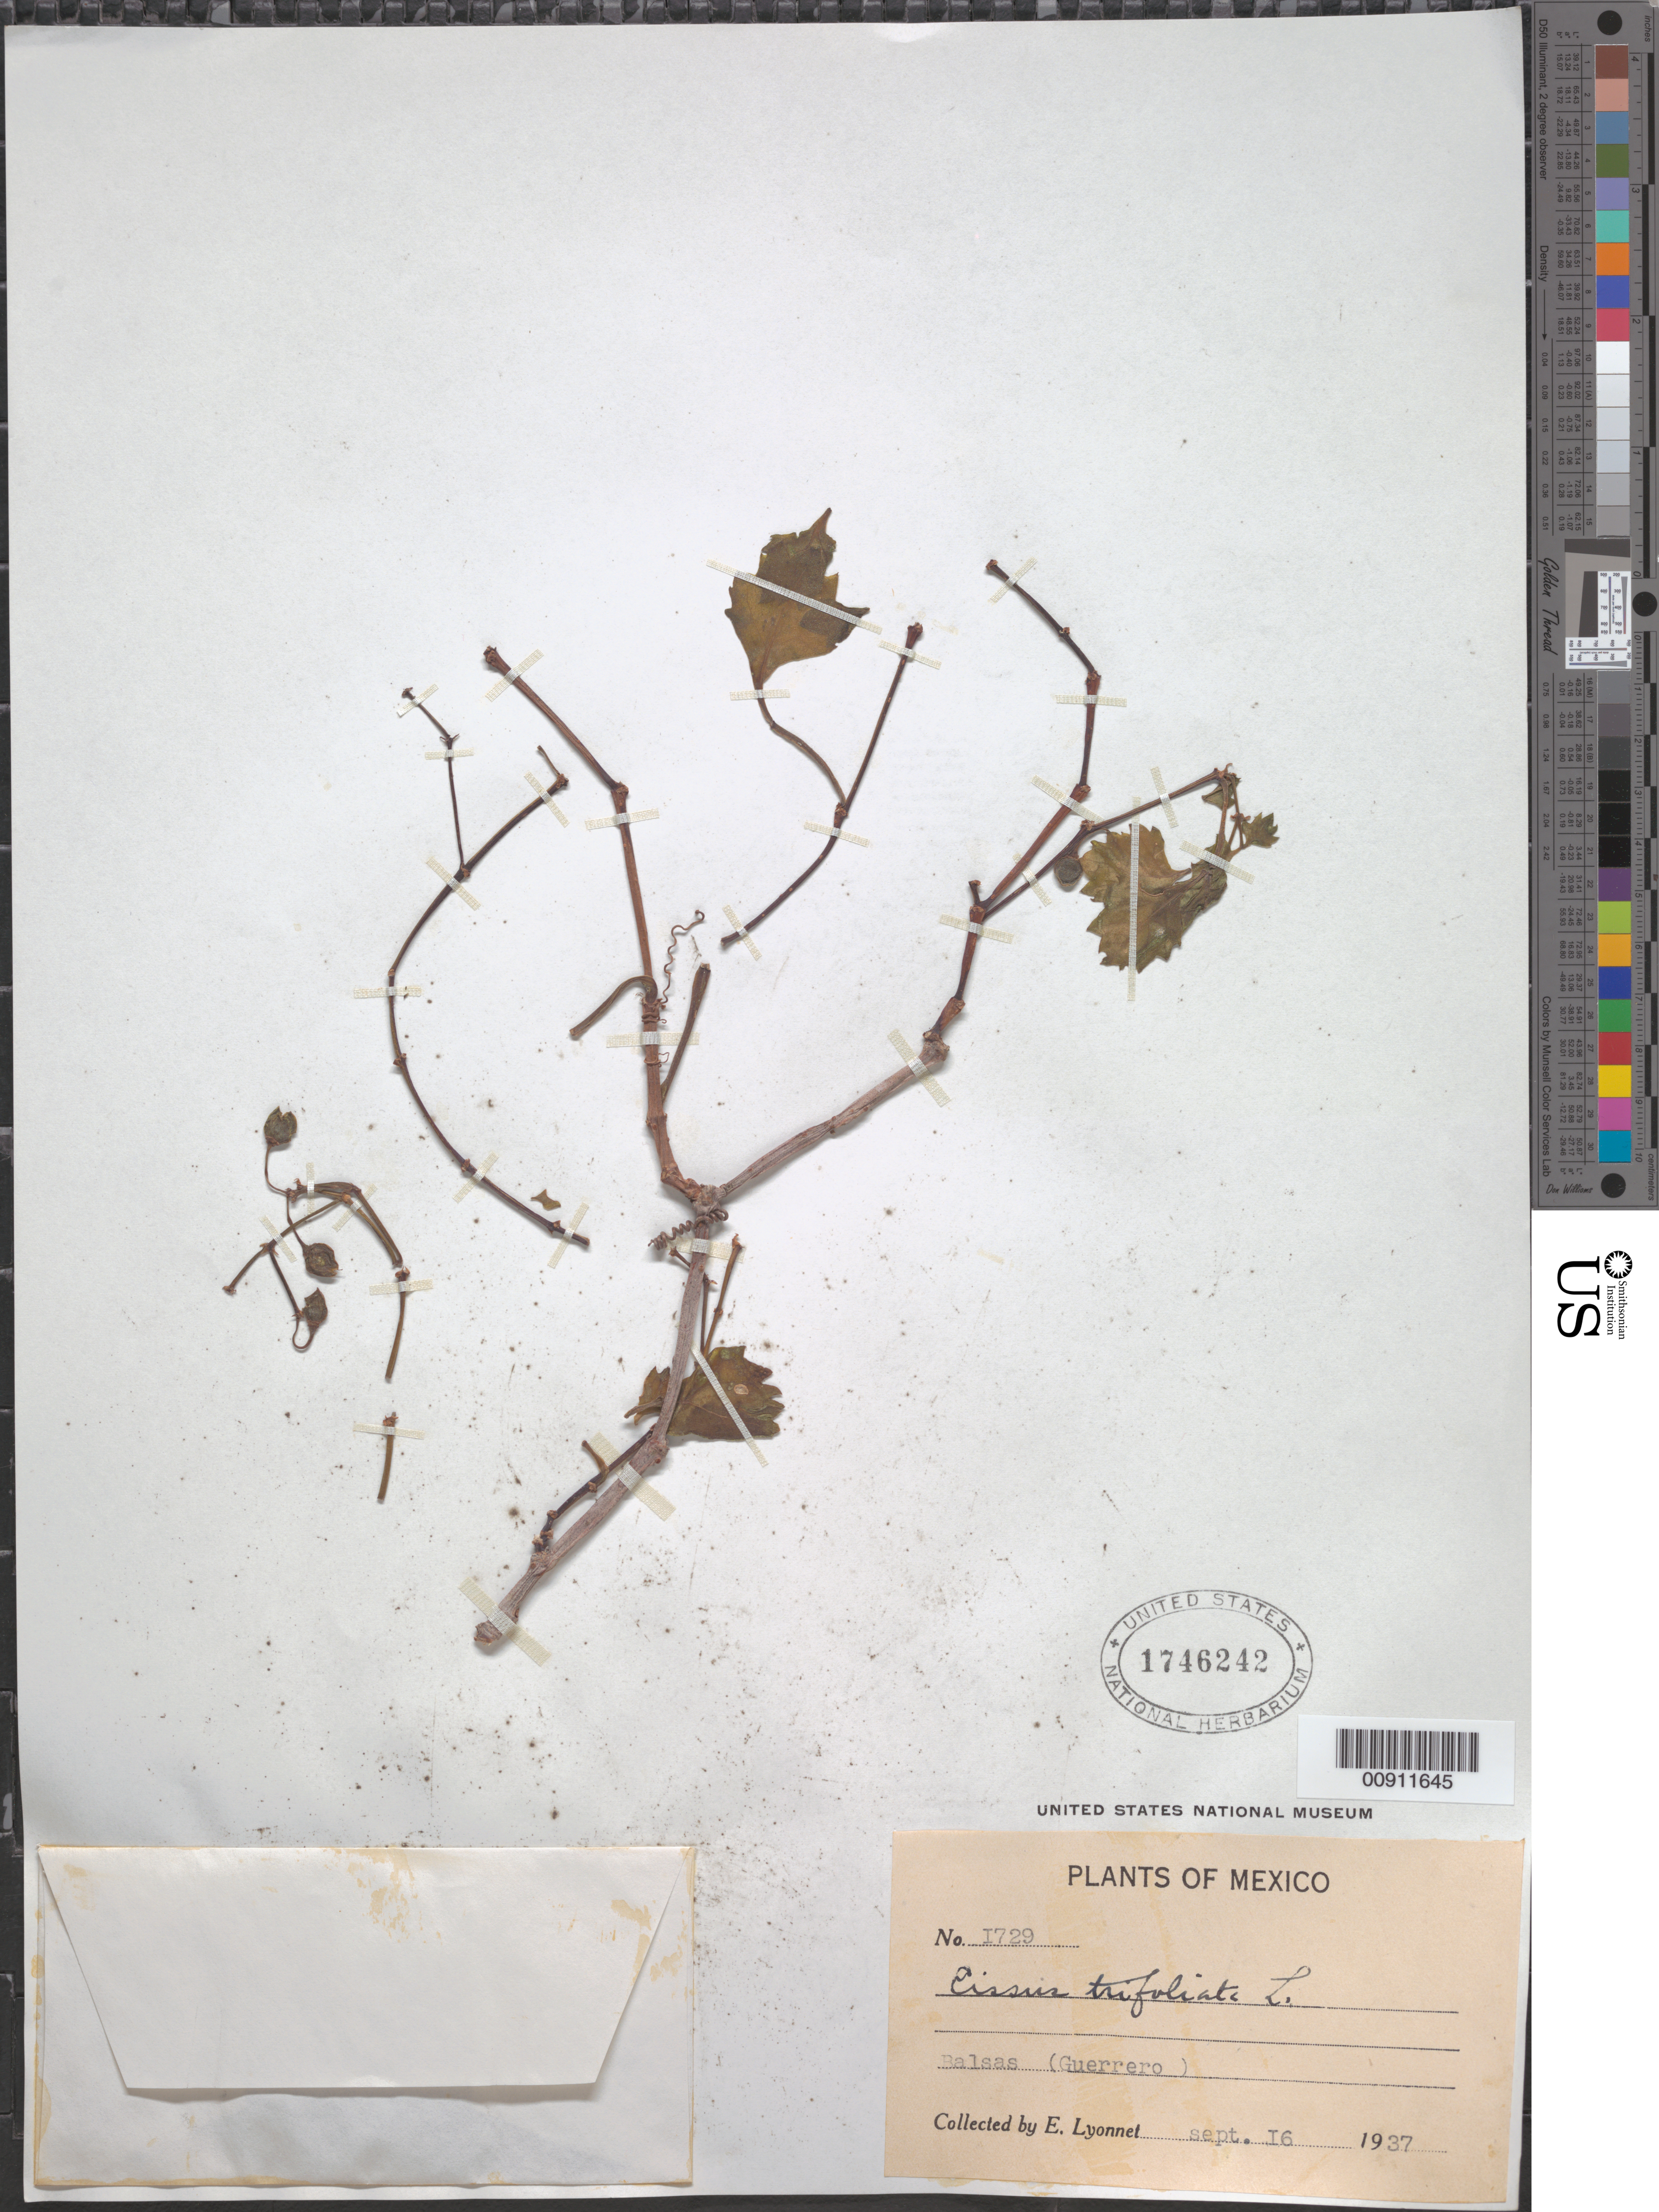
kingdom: Plantae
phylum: Tracheophyta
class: Magnoliopsida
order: Vitales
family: Vitaceae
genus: Cissus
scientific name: Cissus trifoliata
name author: (L.) L.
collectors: Bro. E. Lyonnet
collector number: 1729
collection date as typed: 16 Sep 1937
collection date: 1937-09-16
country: Mexico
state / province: Guerrero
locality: Balsas (Guerrero).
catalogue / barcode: US 1746242